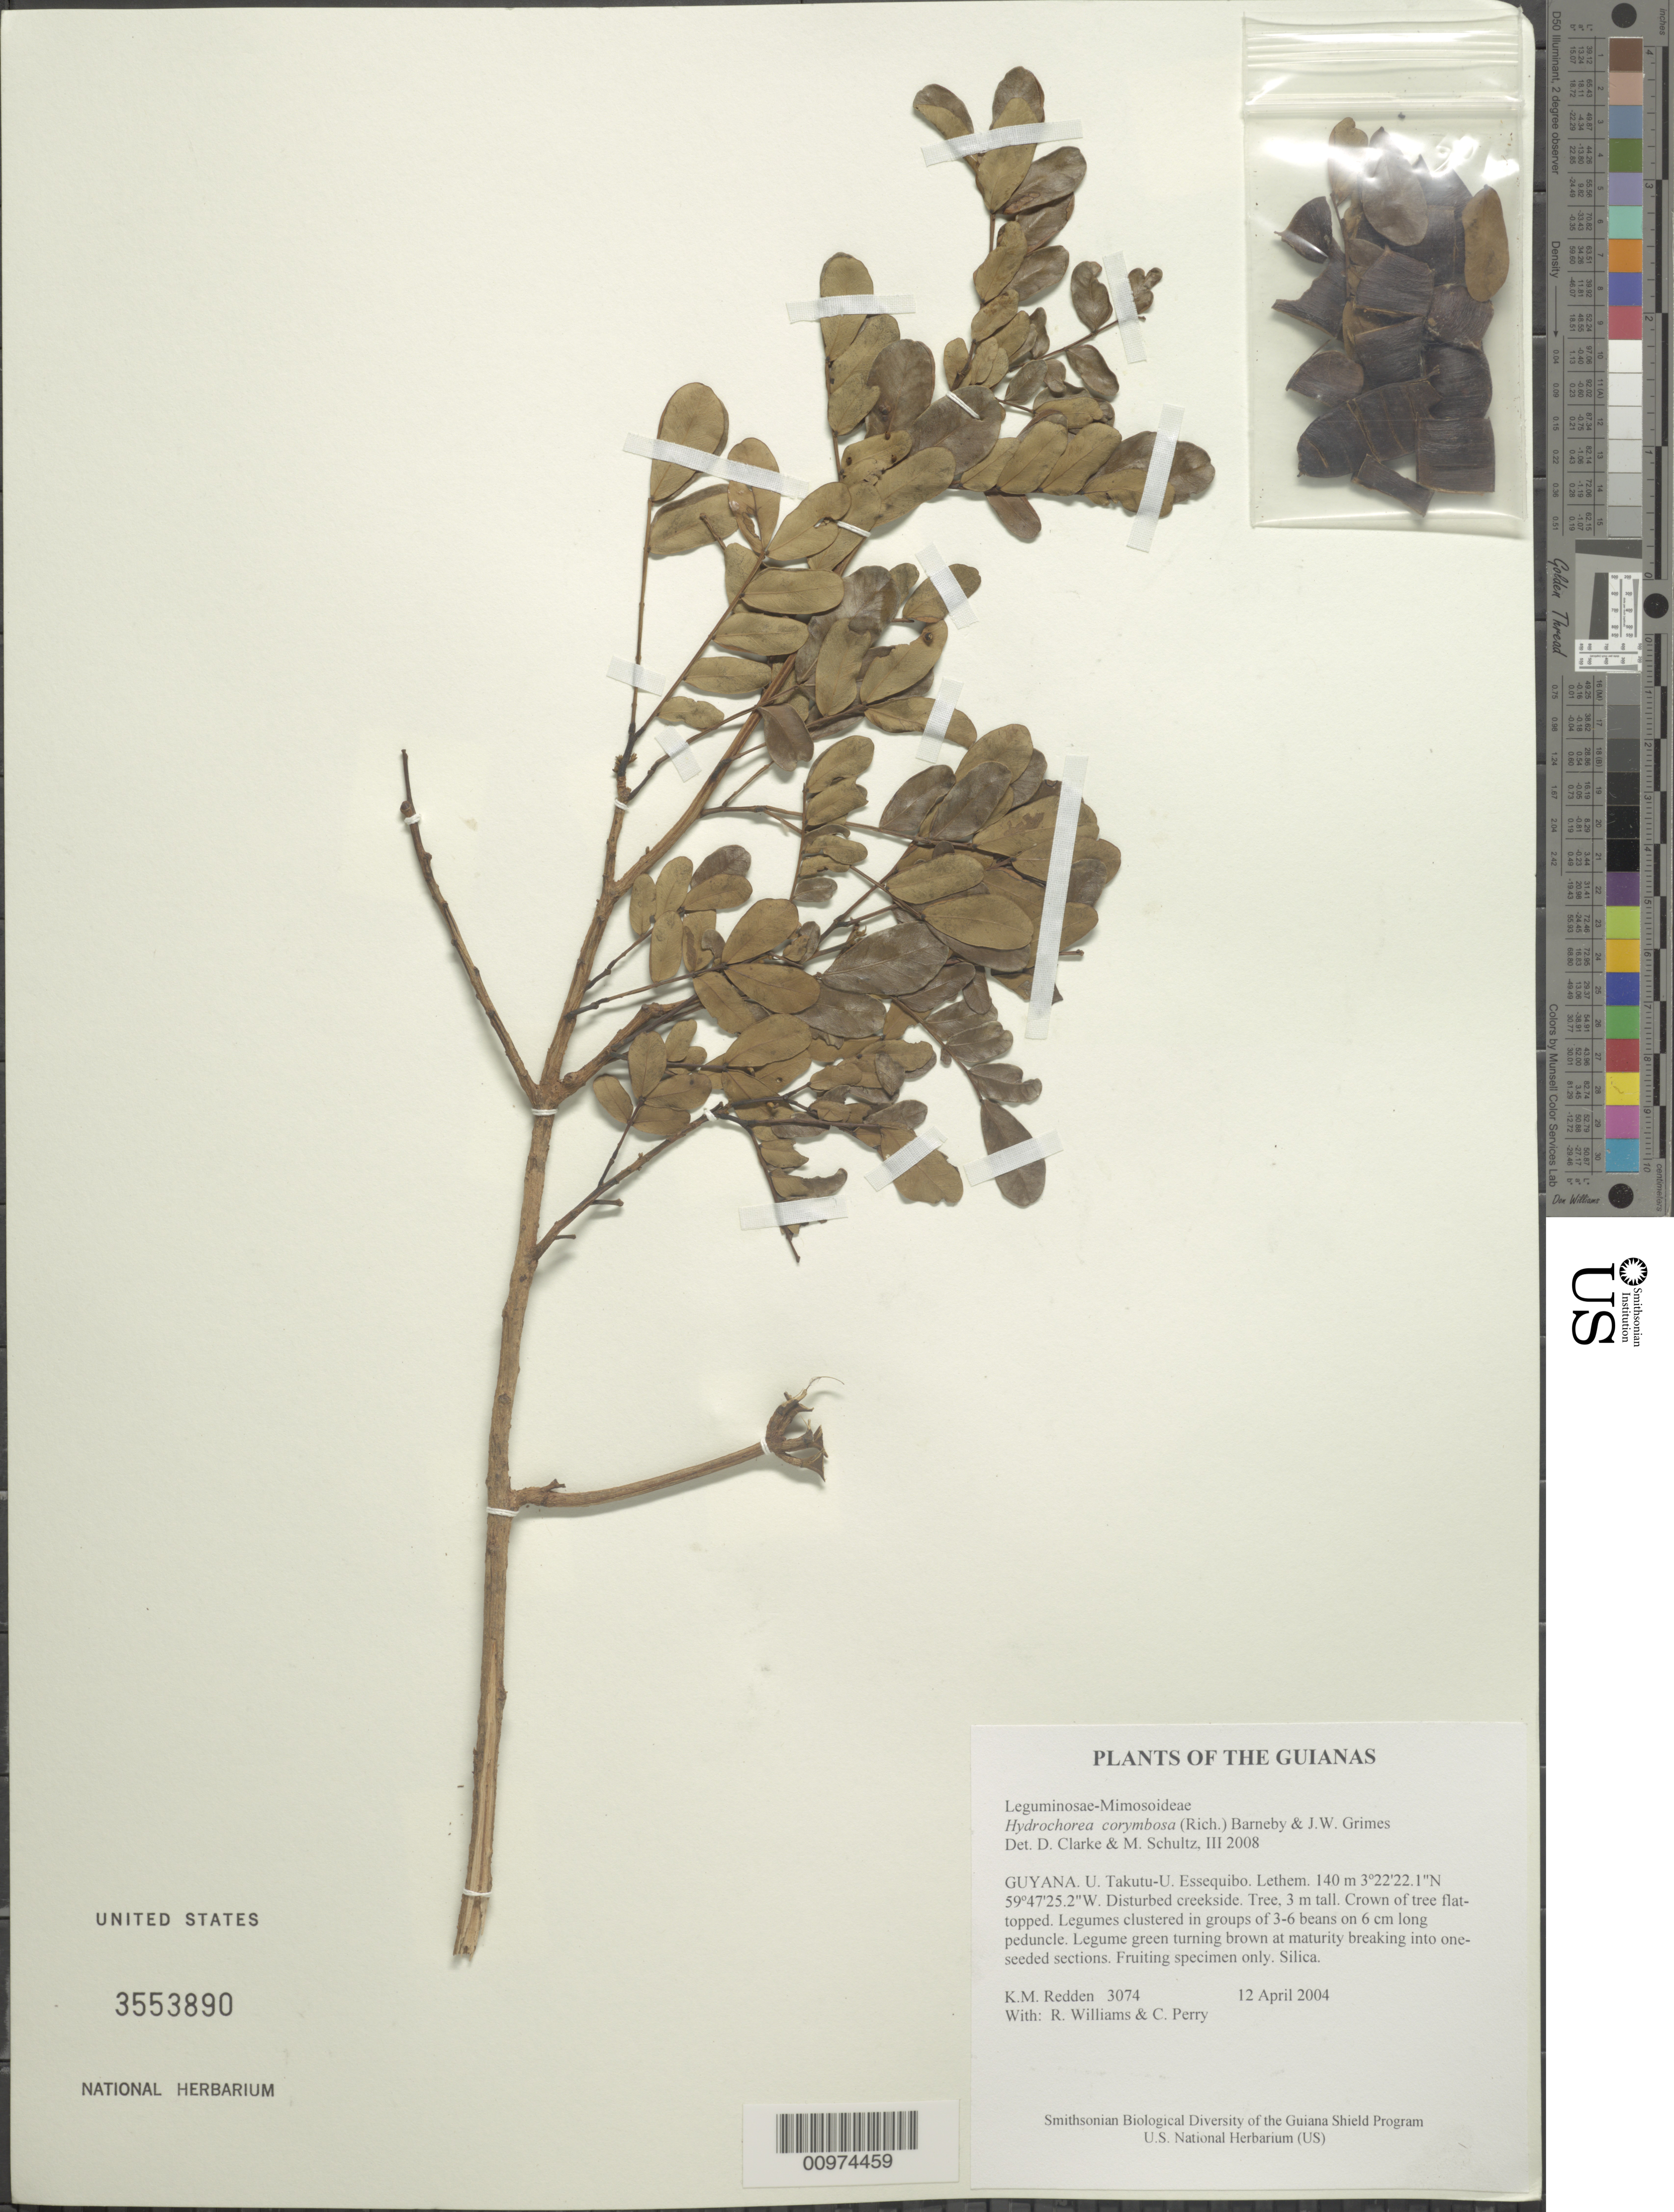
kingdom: Plantae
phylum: Tracheophyta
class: Magnoliopsida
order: Fabales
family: Fabaceae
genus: Hydrochorea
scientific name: Hydrochorea corymbosa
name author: (Rich.) Barneby & J.W. Grimes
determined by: Clarke, H. D.; Schultz, M.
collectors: K. M. Redden, R. Williams & C. Perry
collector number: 3074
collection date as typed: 12 April 2004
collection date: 2004-04-12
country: Guyana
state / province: U. Takutu-U. Essequibo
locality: Lethem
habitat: Disturbed creekside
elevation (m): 140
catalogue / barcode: US 3553890